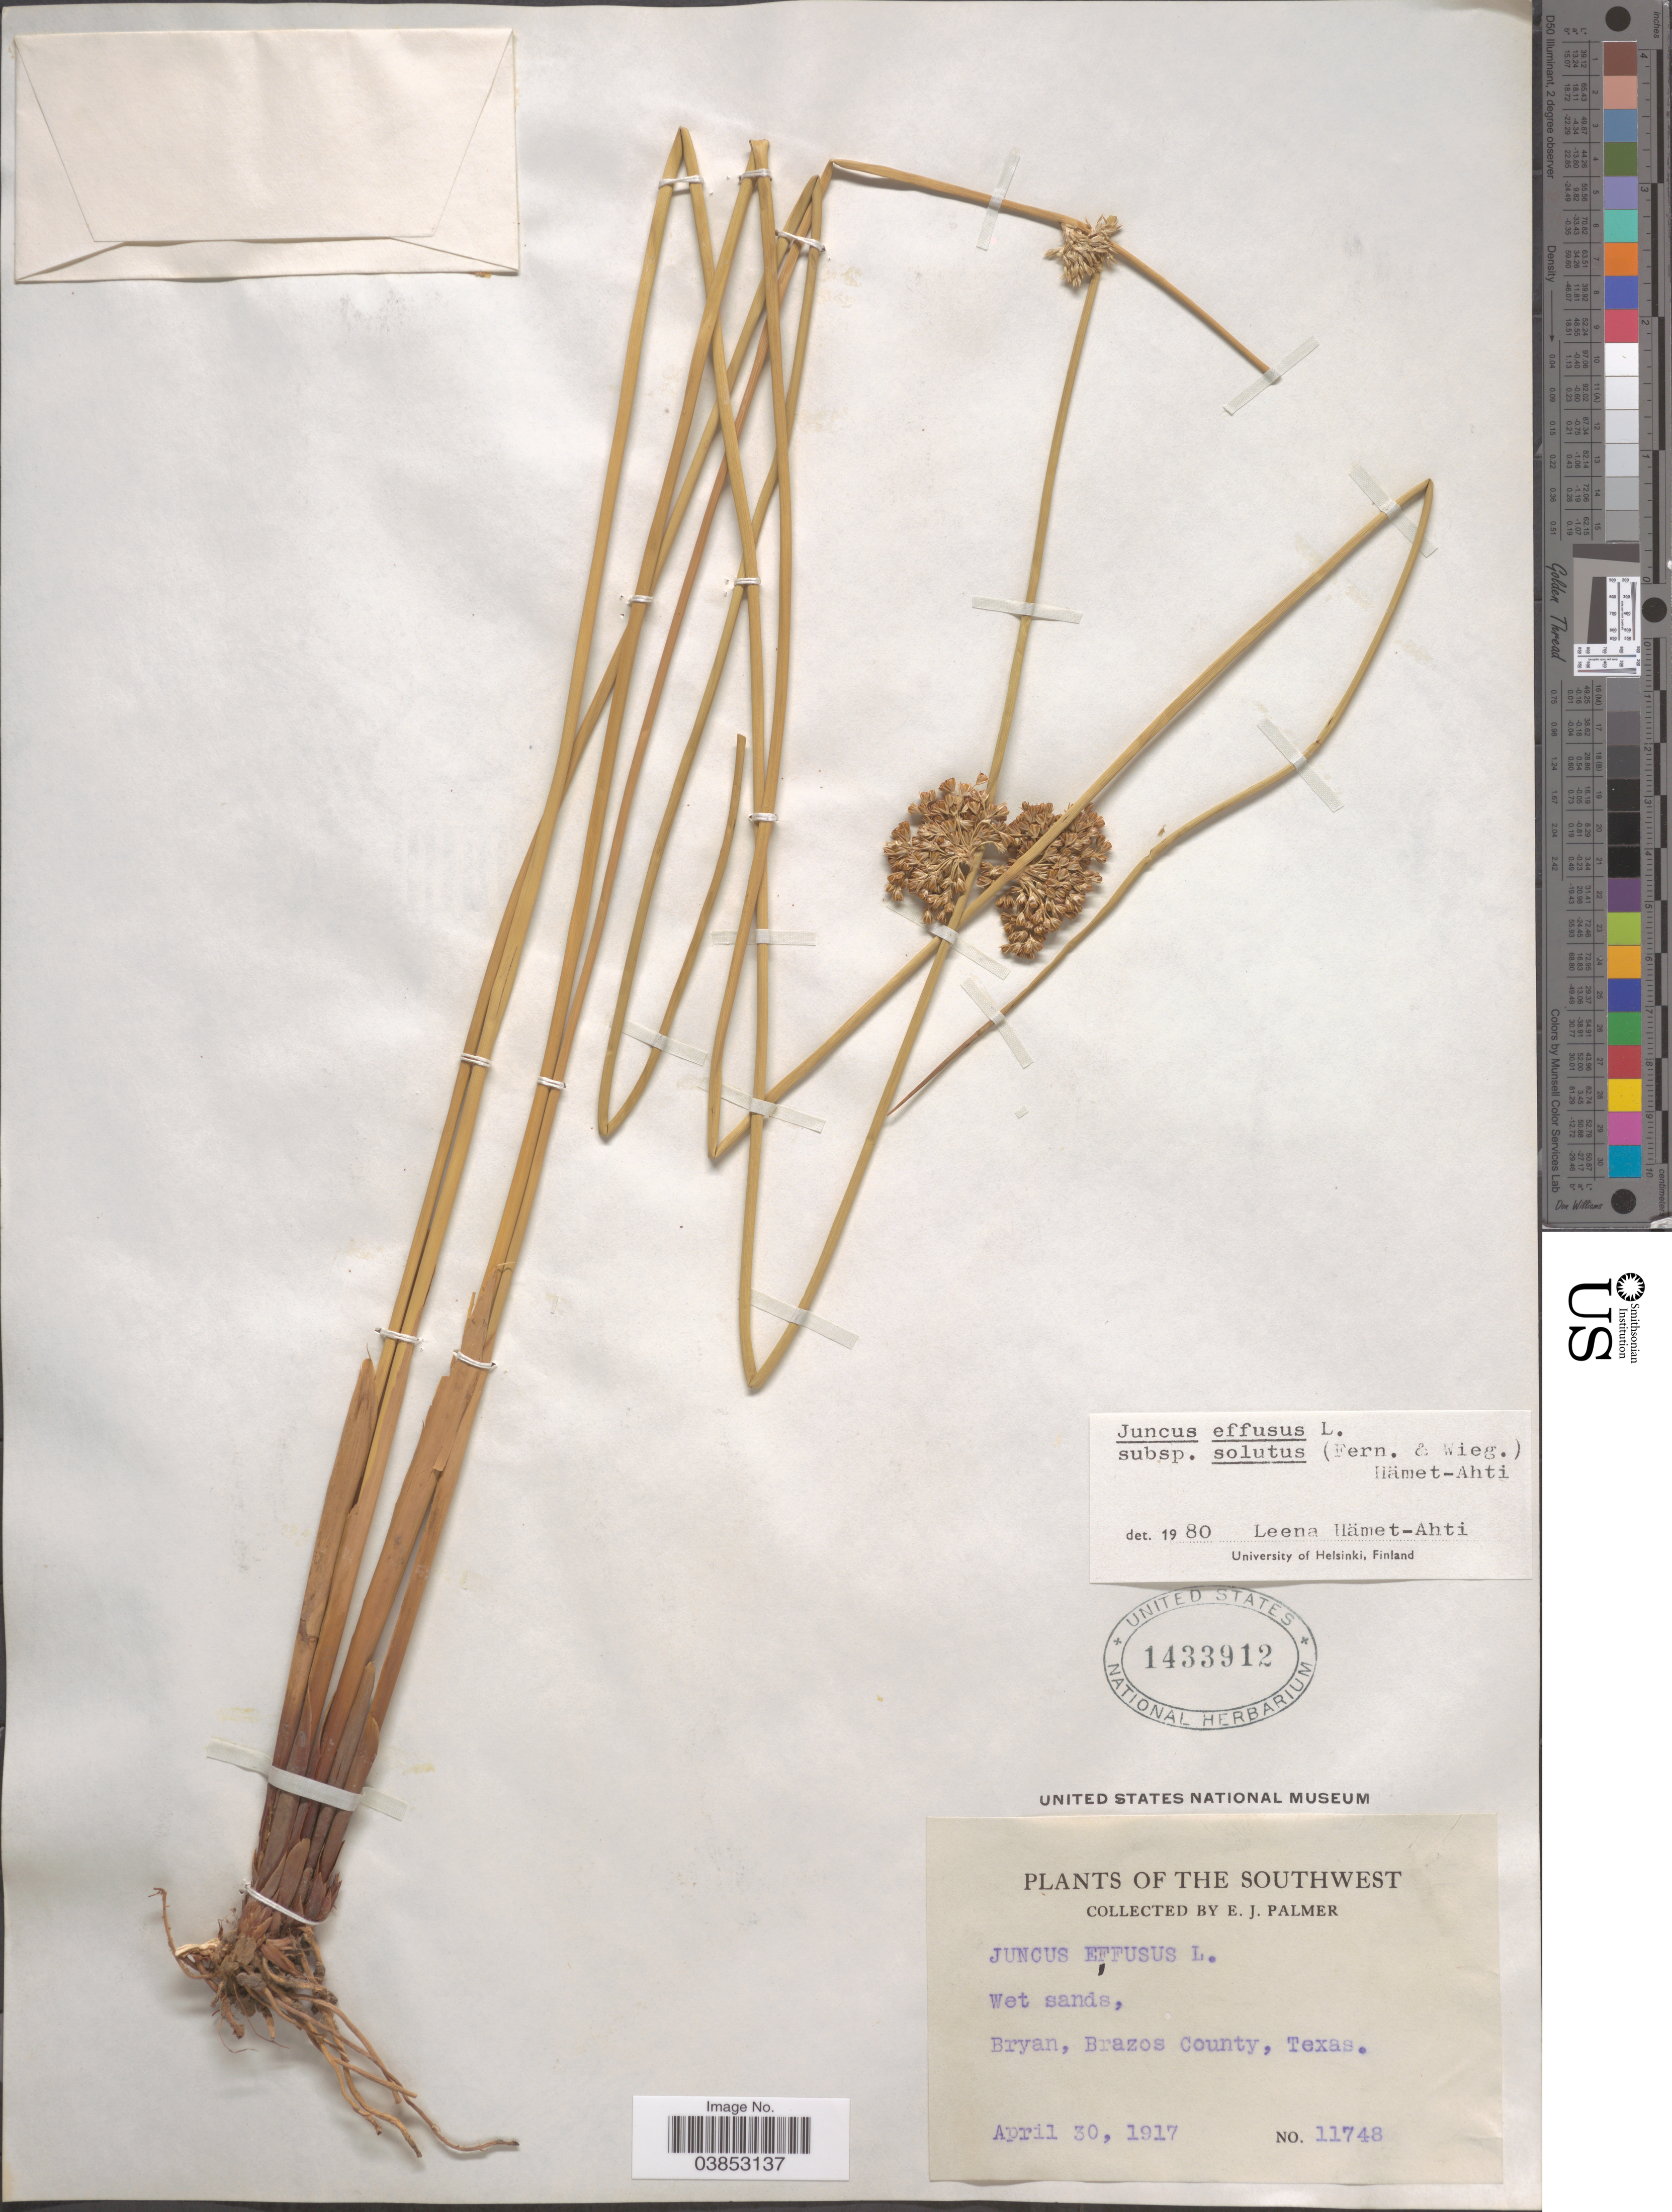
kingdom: Plantae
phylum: Tracheophyta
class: Liliopsida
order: Poales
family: Juncaceae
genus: Juncus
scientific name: Juncus effusus var. solutus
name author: Fernald & Wiegand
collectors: E. J. Palmer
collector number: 11748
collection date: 1917-04-30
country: United States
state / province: Texas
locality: The Southwest. Bryan, Brazos County.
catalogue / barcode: US 1433912